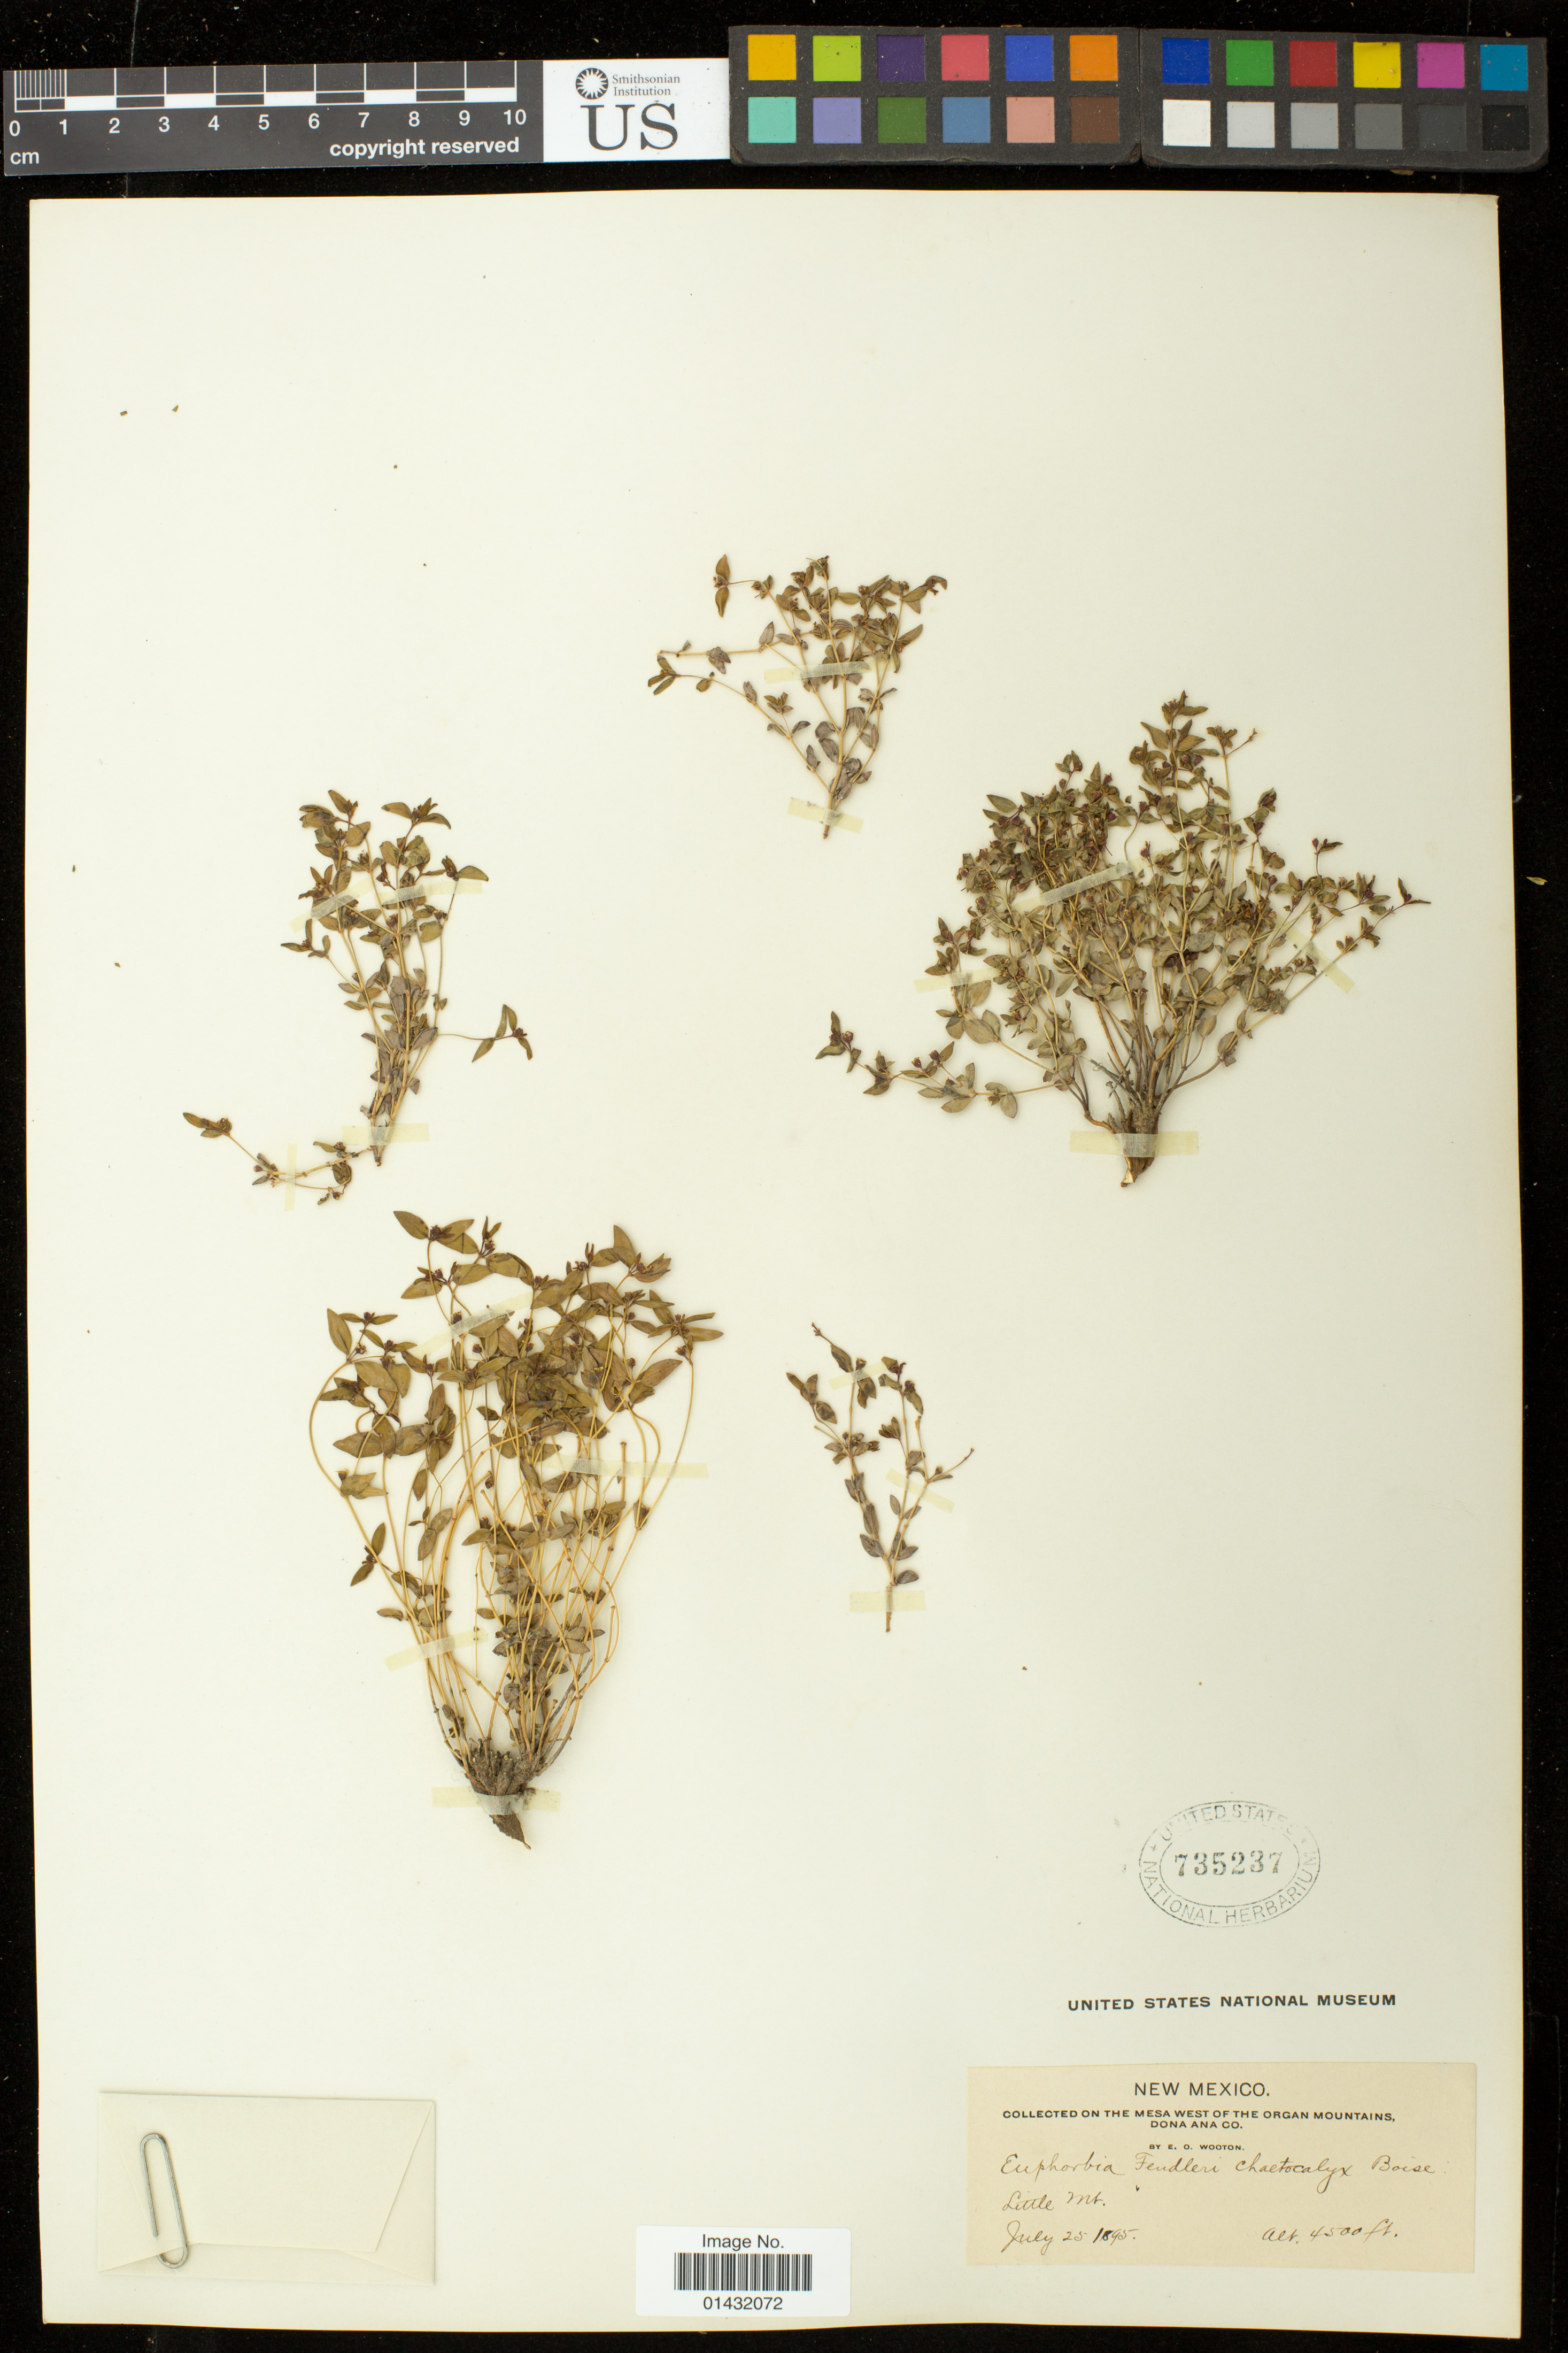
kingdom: Plantae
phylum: Tracheophyta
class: Magnoliopsida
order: Malpighiales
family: Euphorbiaceae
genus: Euphorbia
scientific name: Euphorbia chaetocalyx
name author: Tidestr.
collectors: E. O. Wooton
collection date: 1895-07-25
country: United States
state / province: New Mexico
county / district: Doña Ana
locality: Mesa west of the Organ Mountains; Little Mt.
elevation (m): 1372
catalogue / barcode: US 735237